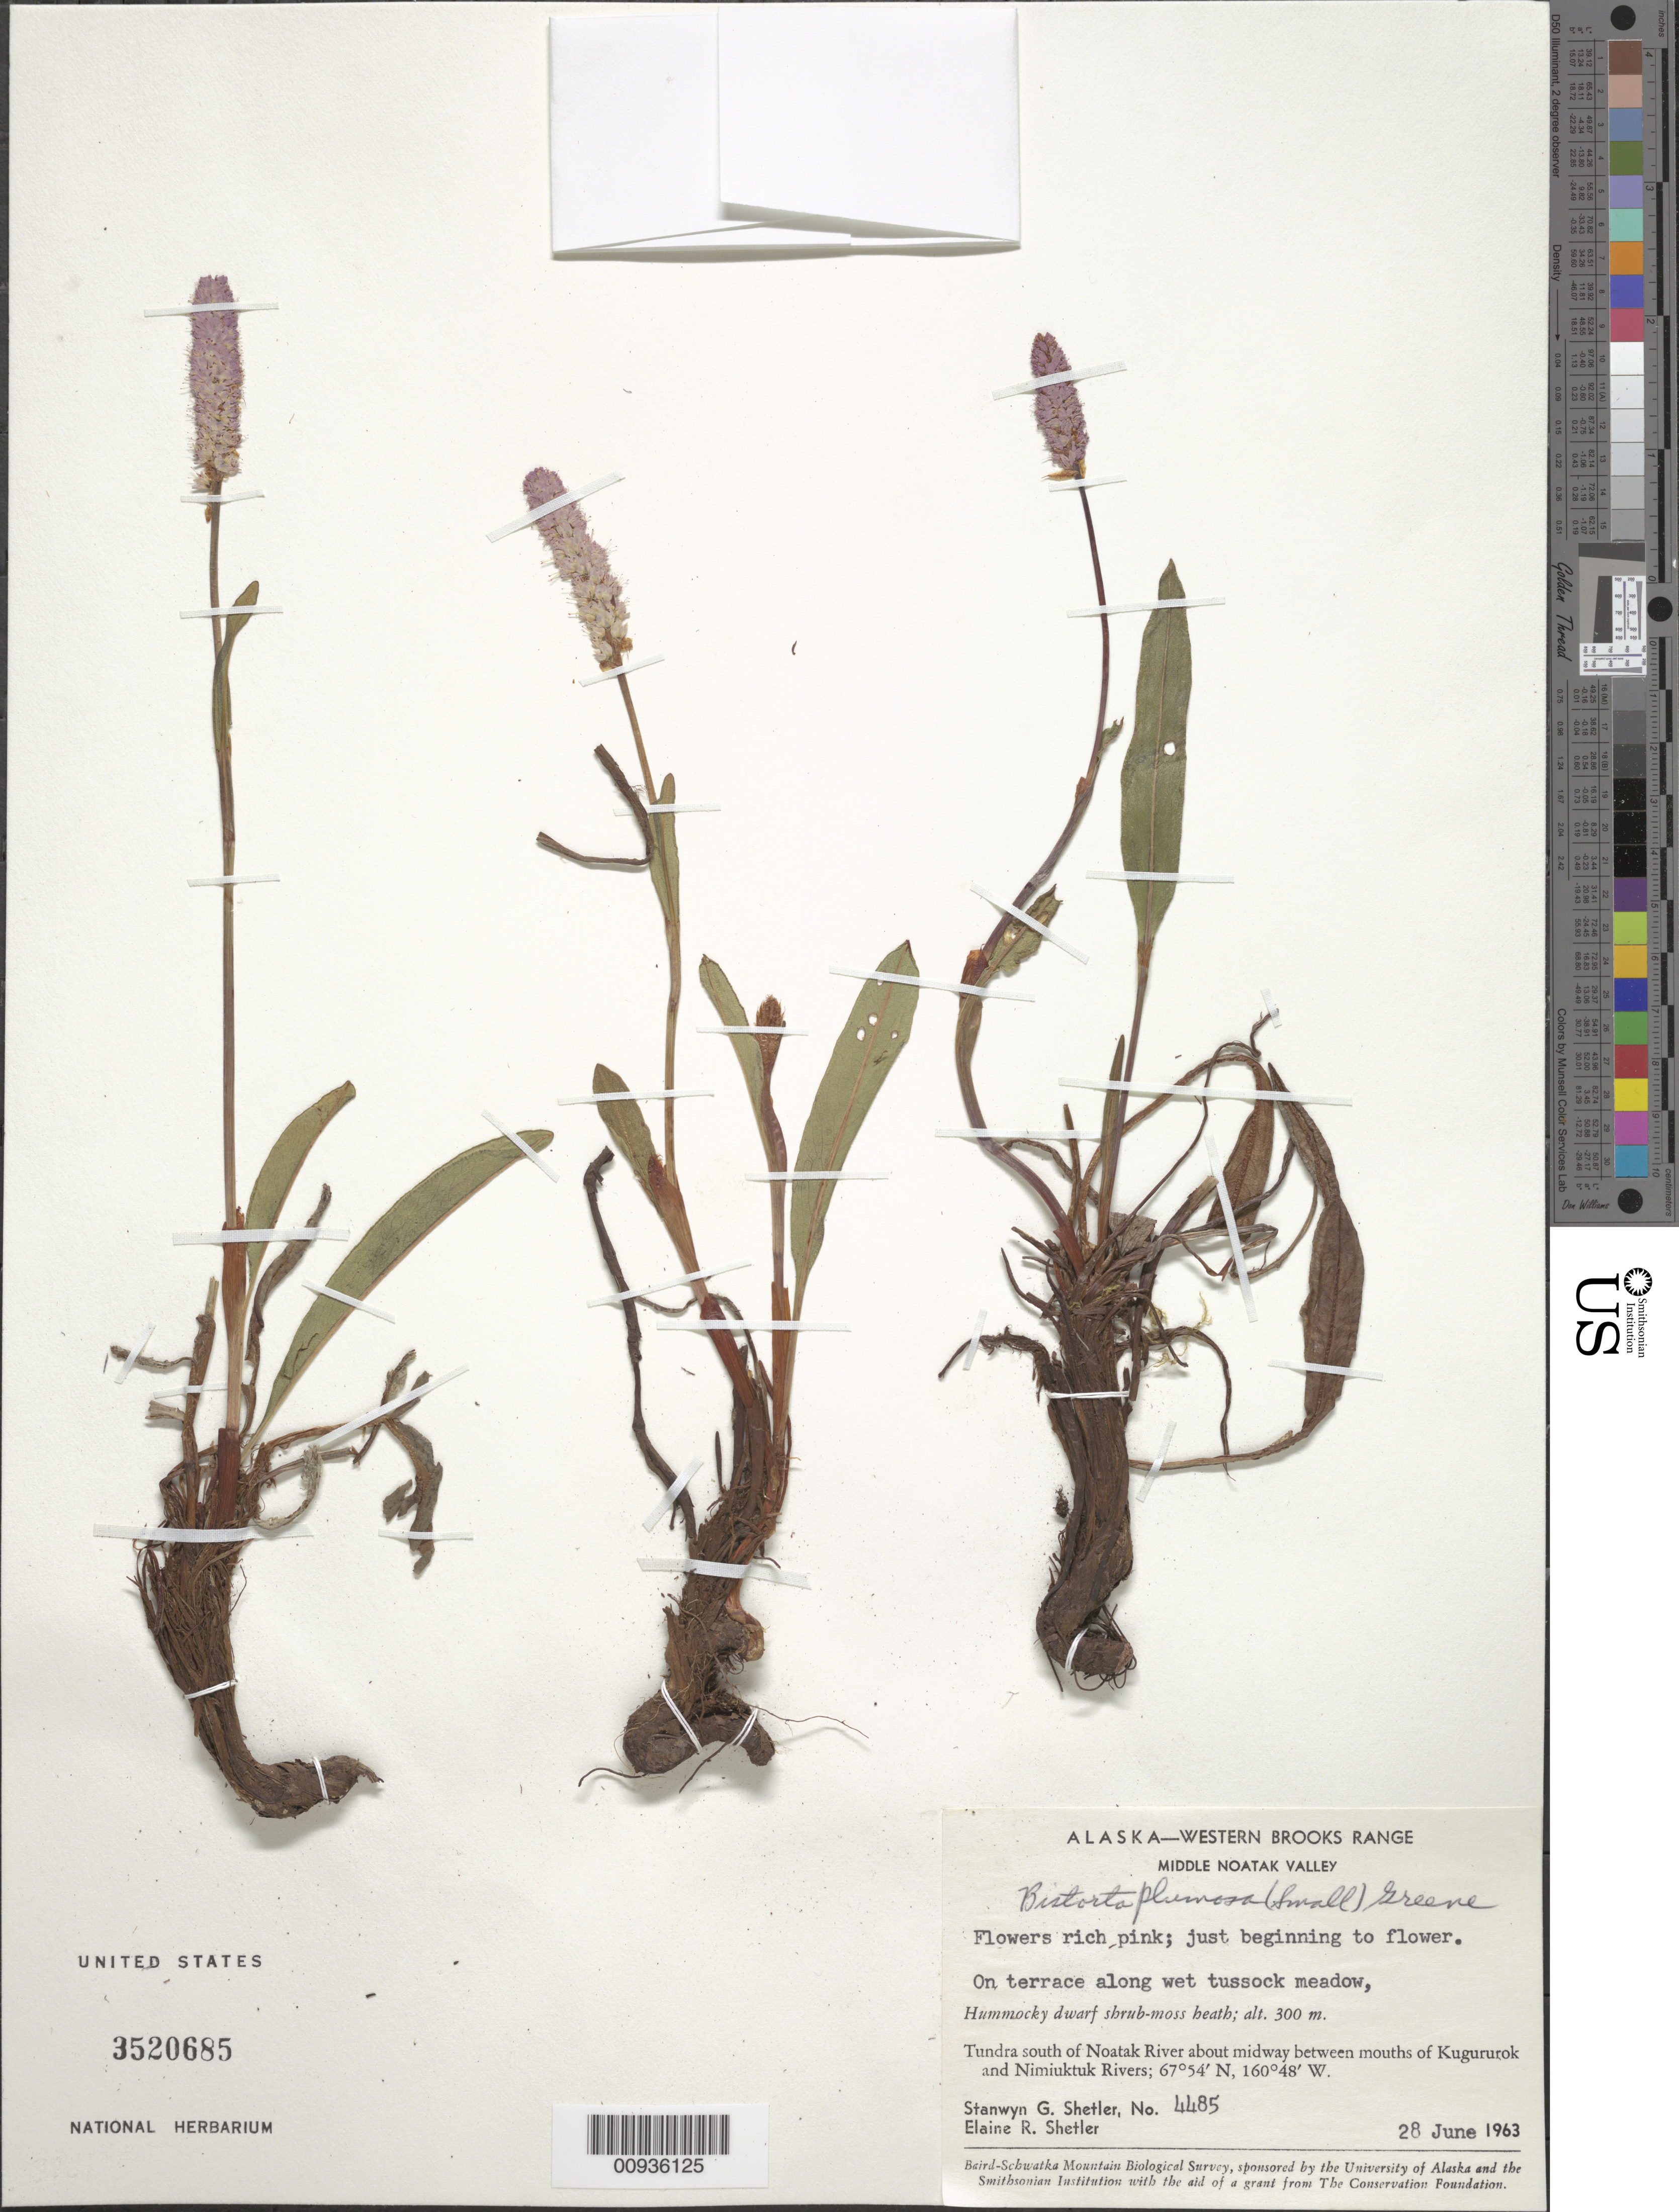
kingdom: Plantae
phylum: Tracheophyta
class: Magnoliopsida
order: Caryophyllales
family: Polygonaceae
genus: Bistorta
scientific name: Bistorta plumosa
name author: (Small) Greene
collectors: S. Shetler & E. R. Shetler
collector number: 4485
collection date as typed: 28 Jun 1963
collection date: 1963-06-28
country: United States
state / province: Alaska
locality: S of Noatak River about midway between mouths of Kugururok and Nimiuktuk Rivers. Western Brooks Range, Middle Noatak Valley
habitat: Tundra. Hummocky dwarf shrub-moss heath. On terrace along wet tussock meadow.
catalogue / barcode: US 3520685